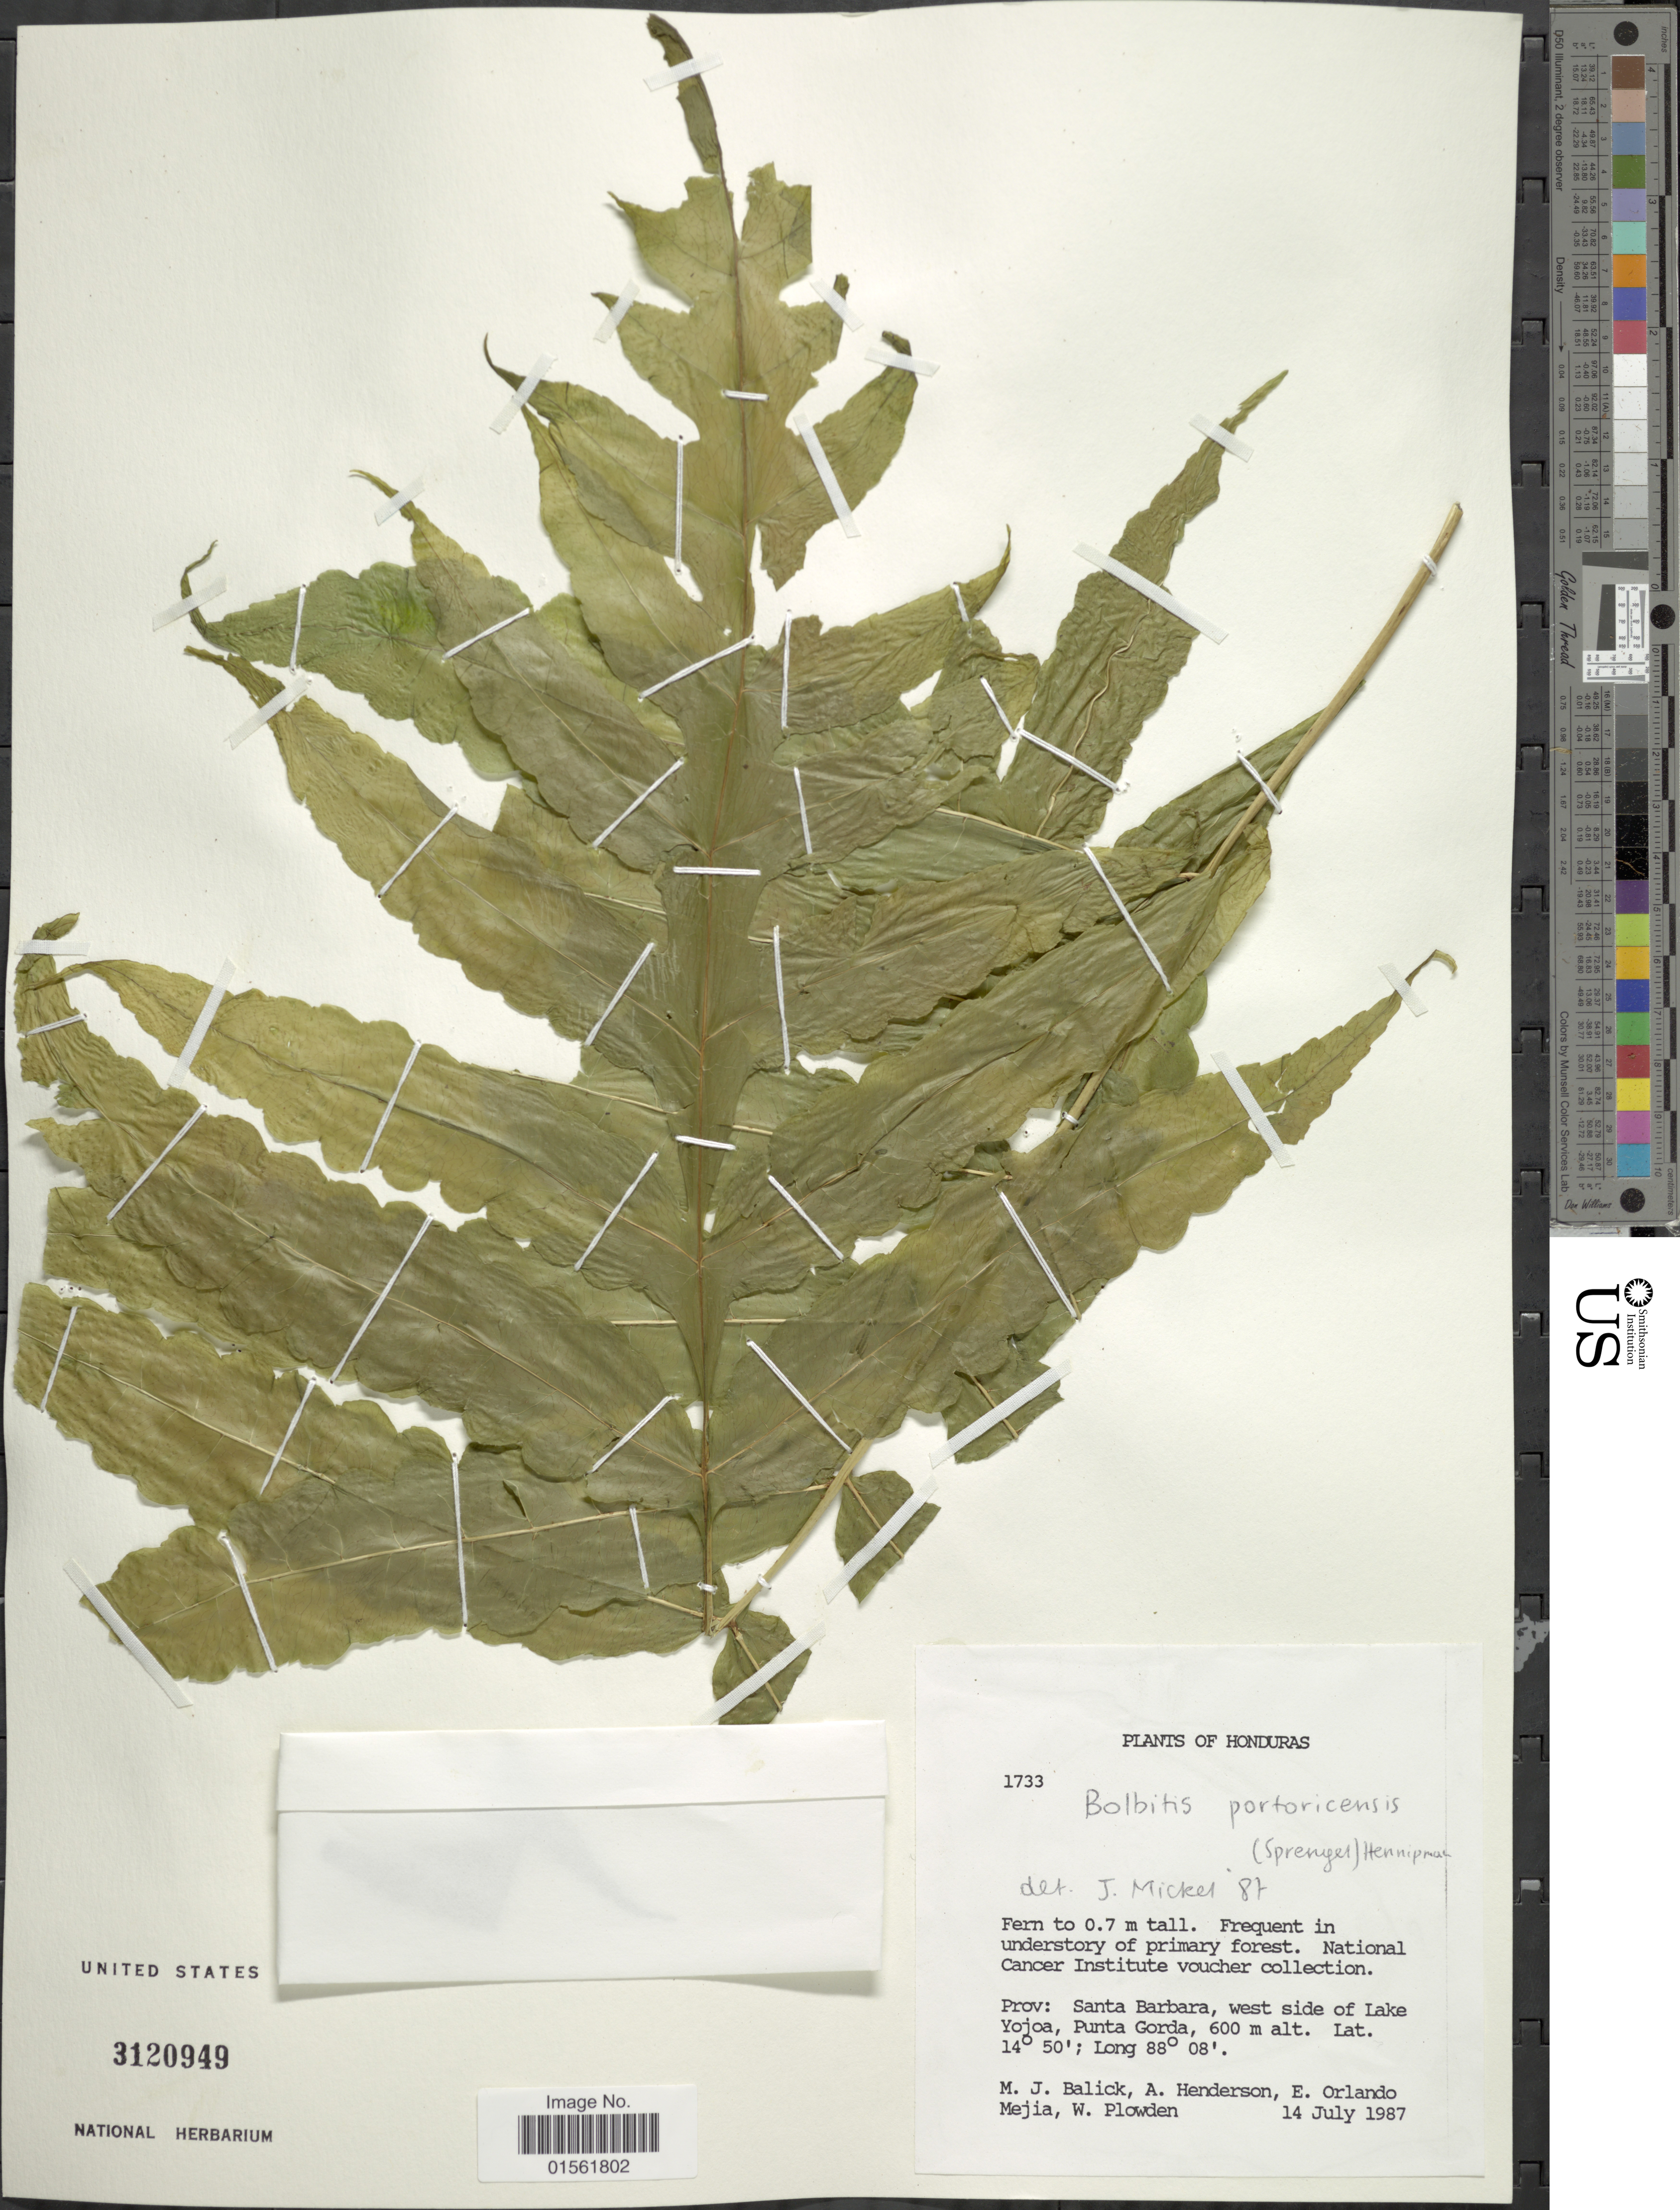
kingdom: Plantae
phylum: Tracheophyta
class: Polypodiopsida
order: Polypodiales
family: Dryopteridaceae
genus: Bolbitis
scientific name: Bolbitis portoricensis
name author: (Spreng.) Hennipman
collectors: M. J. Balick, A. Henderson, E. Orlando Mejia & W. Plowden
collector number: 1733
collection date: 1987-07-14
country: Honduras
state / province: Santa Bárbara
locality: West side of Lake Yojoa, Punta Gorda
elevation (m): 600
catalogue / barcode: US 3120949